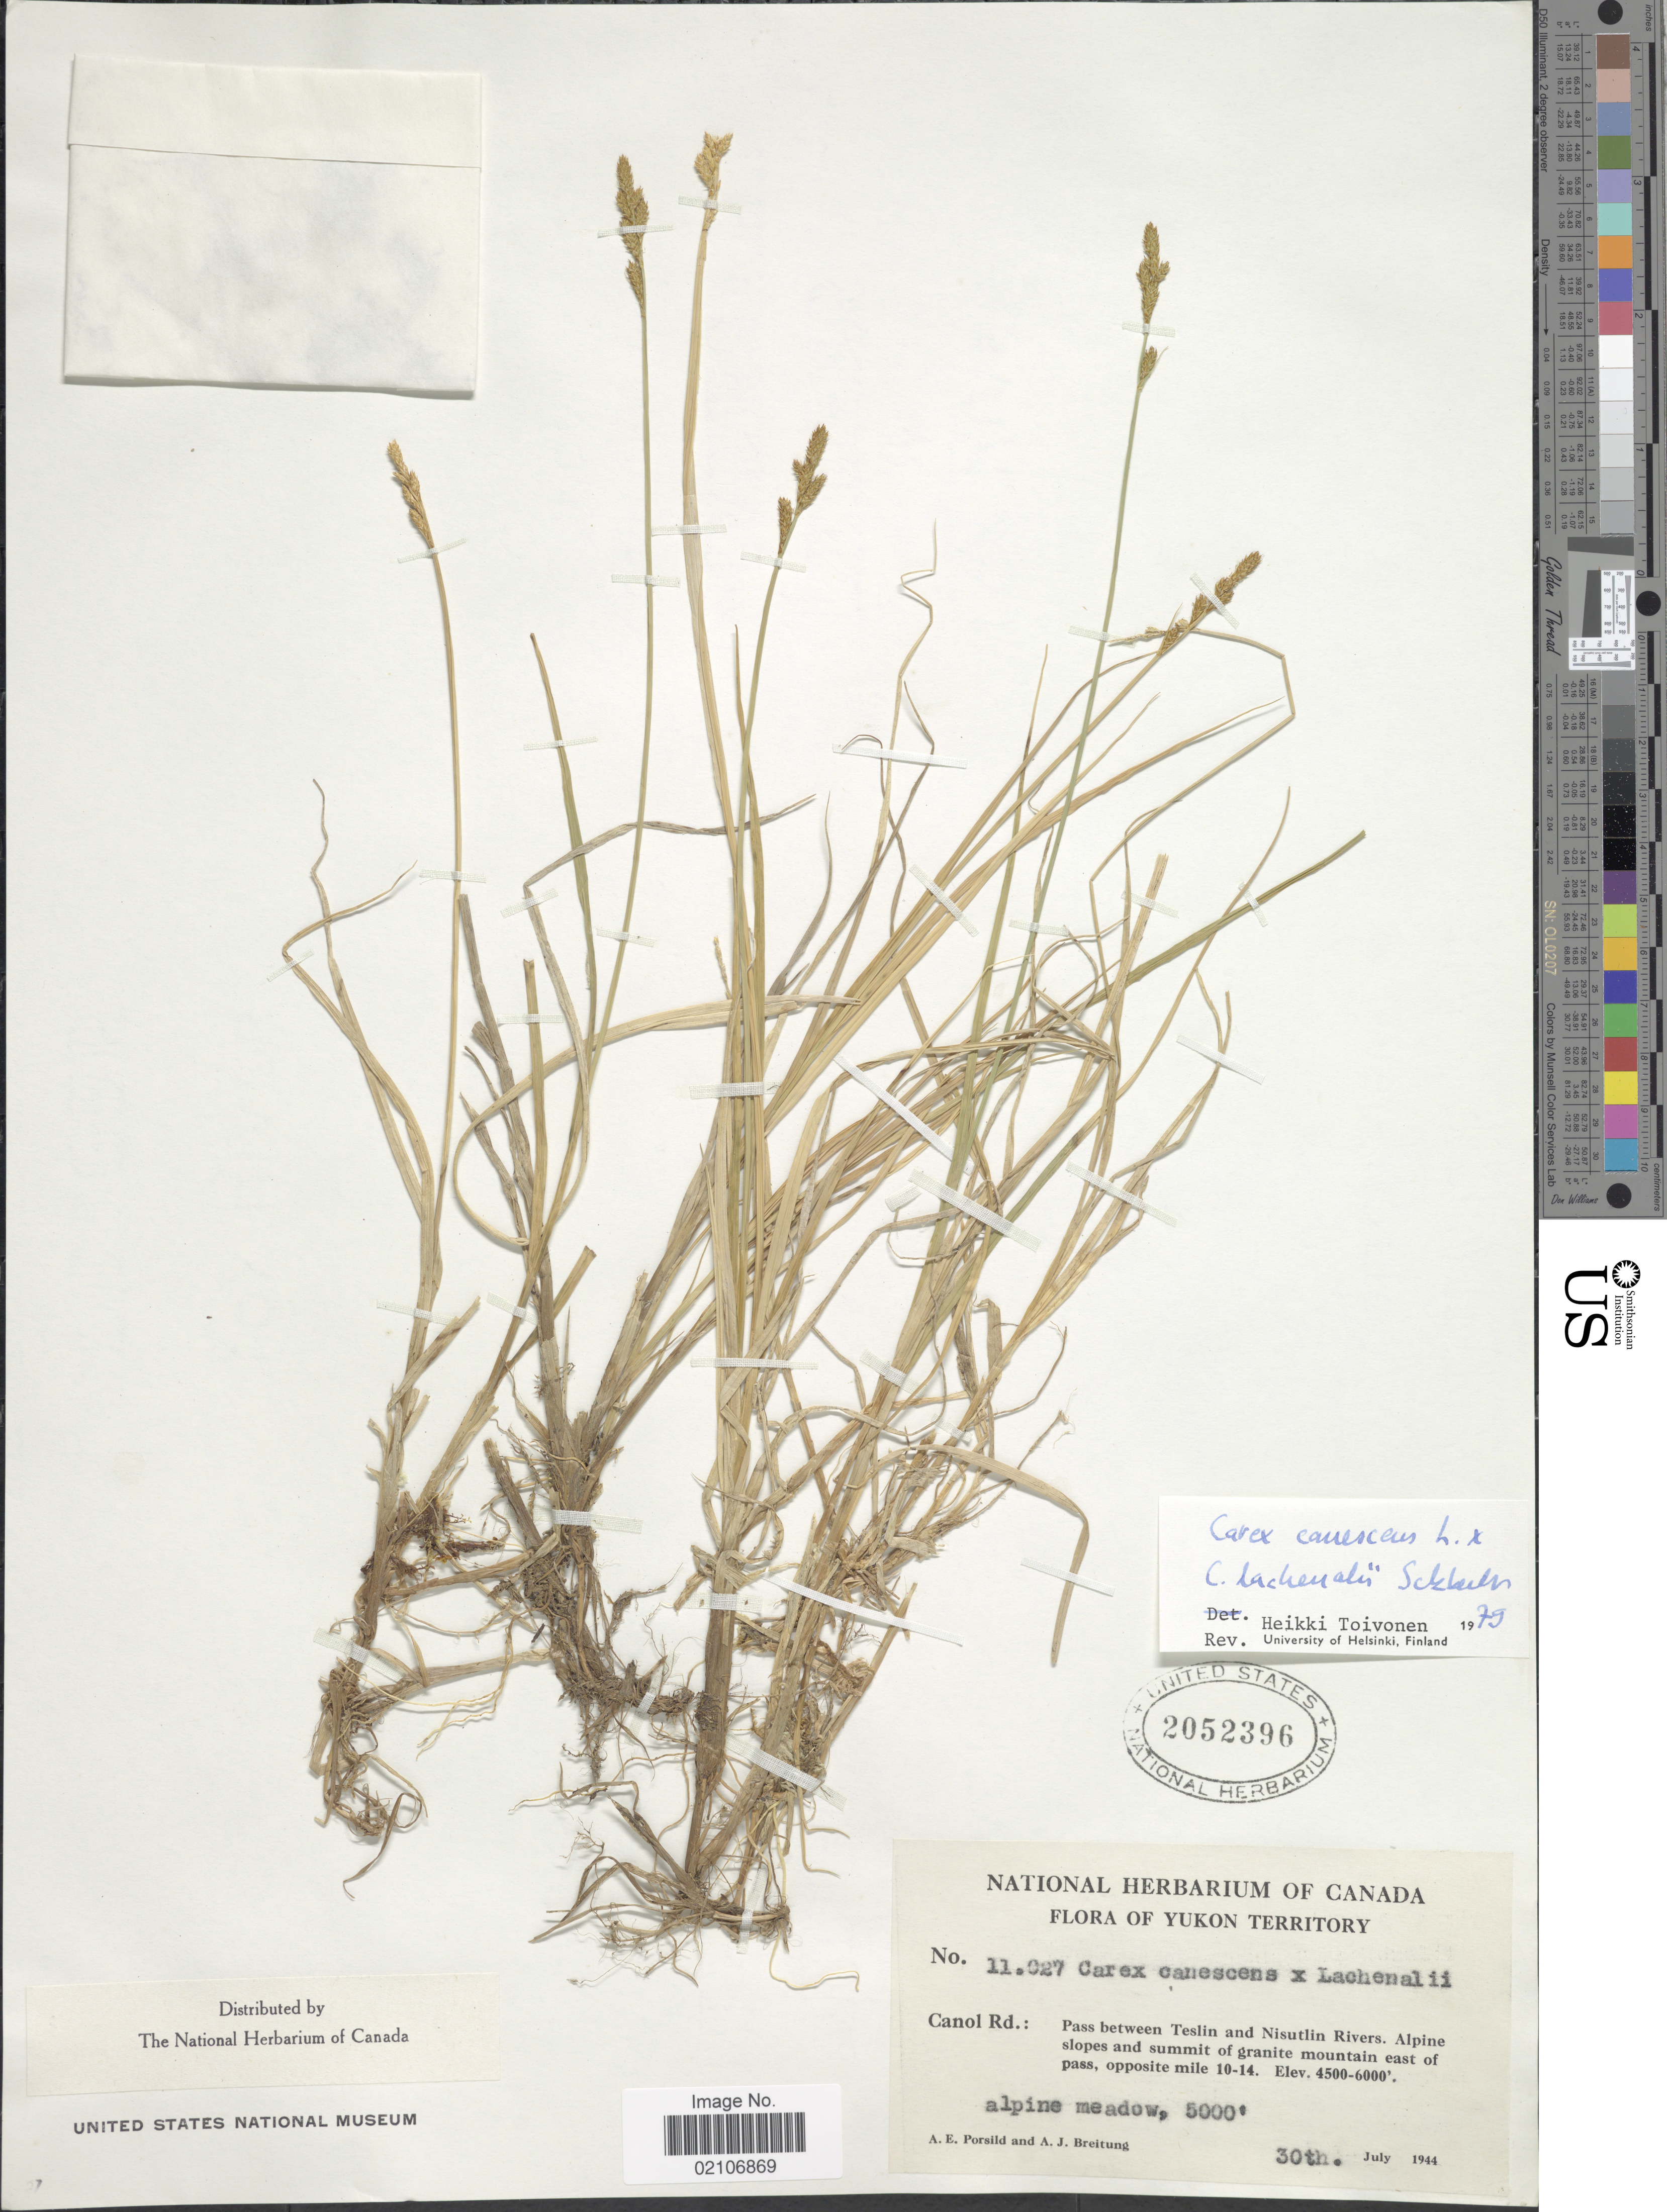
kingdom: Plantae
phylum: Tracheophyta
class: Liliopsida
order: Poales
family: Cyperaceae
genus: Carex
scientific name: Carex canescens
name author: L.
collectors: R. T. Porsild & A. Breitung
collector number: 11027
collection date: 1944-07-30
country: Canada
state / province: Yukon Territory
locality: Yukon Territory. Canol Rd.: Pass between Teslin and Nisutlin Rivers. Alpine slopes and summit of granite mountain east of pass, opposite mile 10-14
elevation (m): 1524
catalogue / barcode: US 2052396